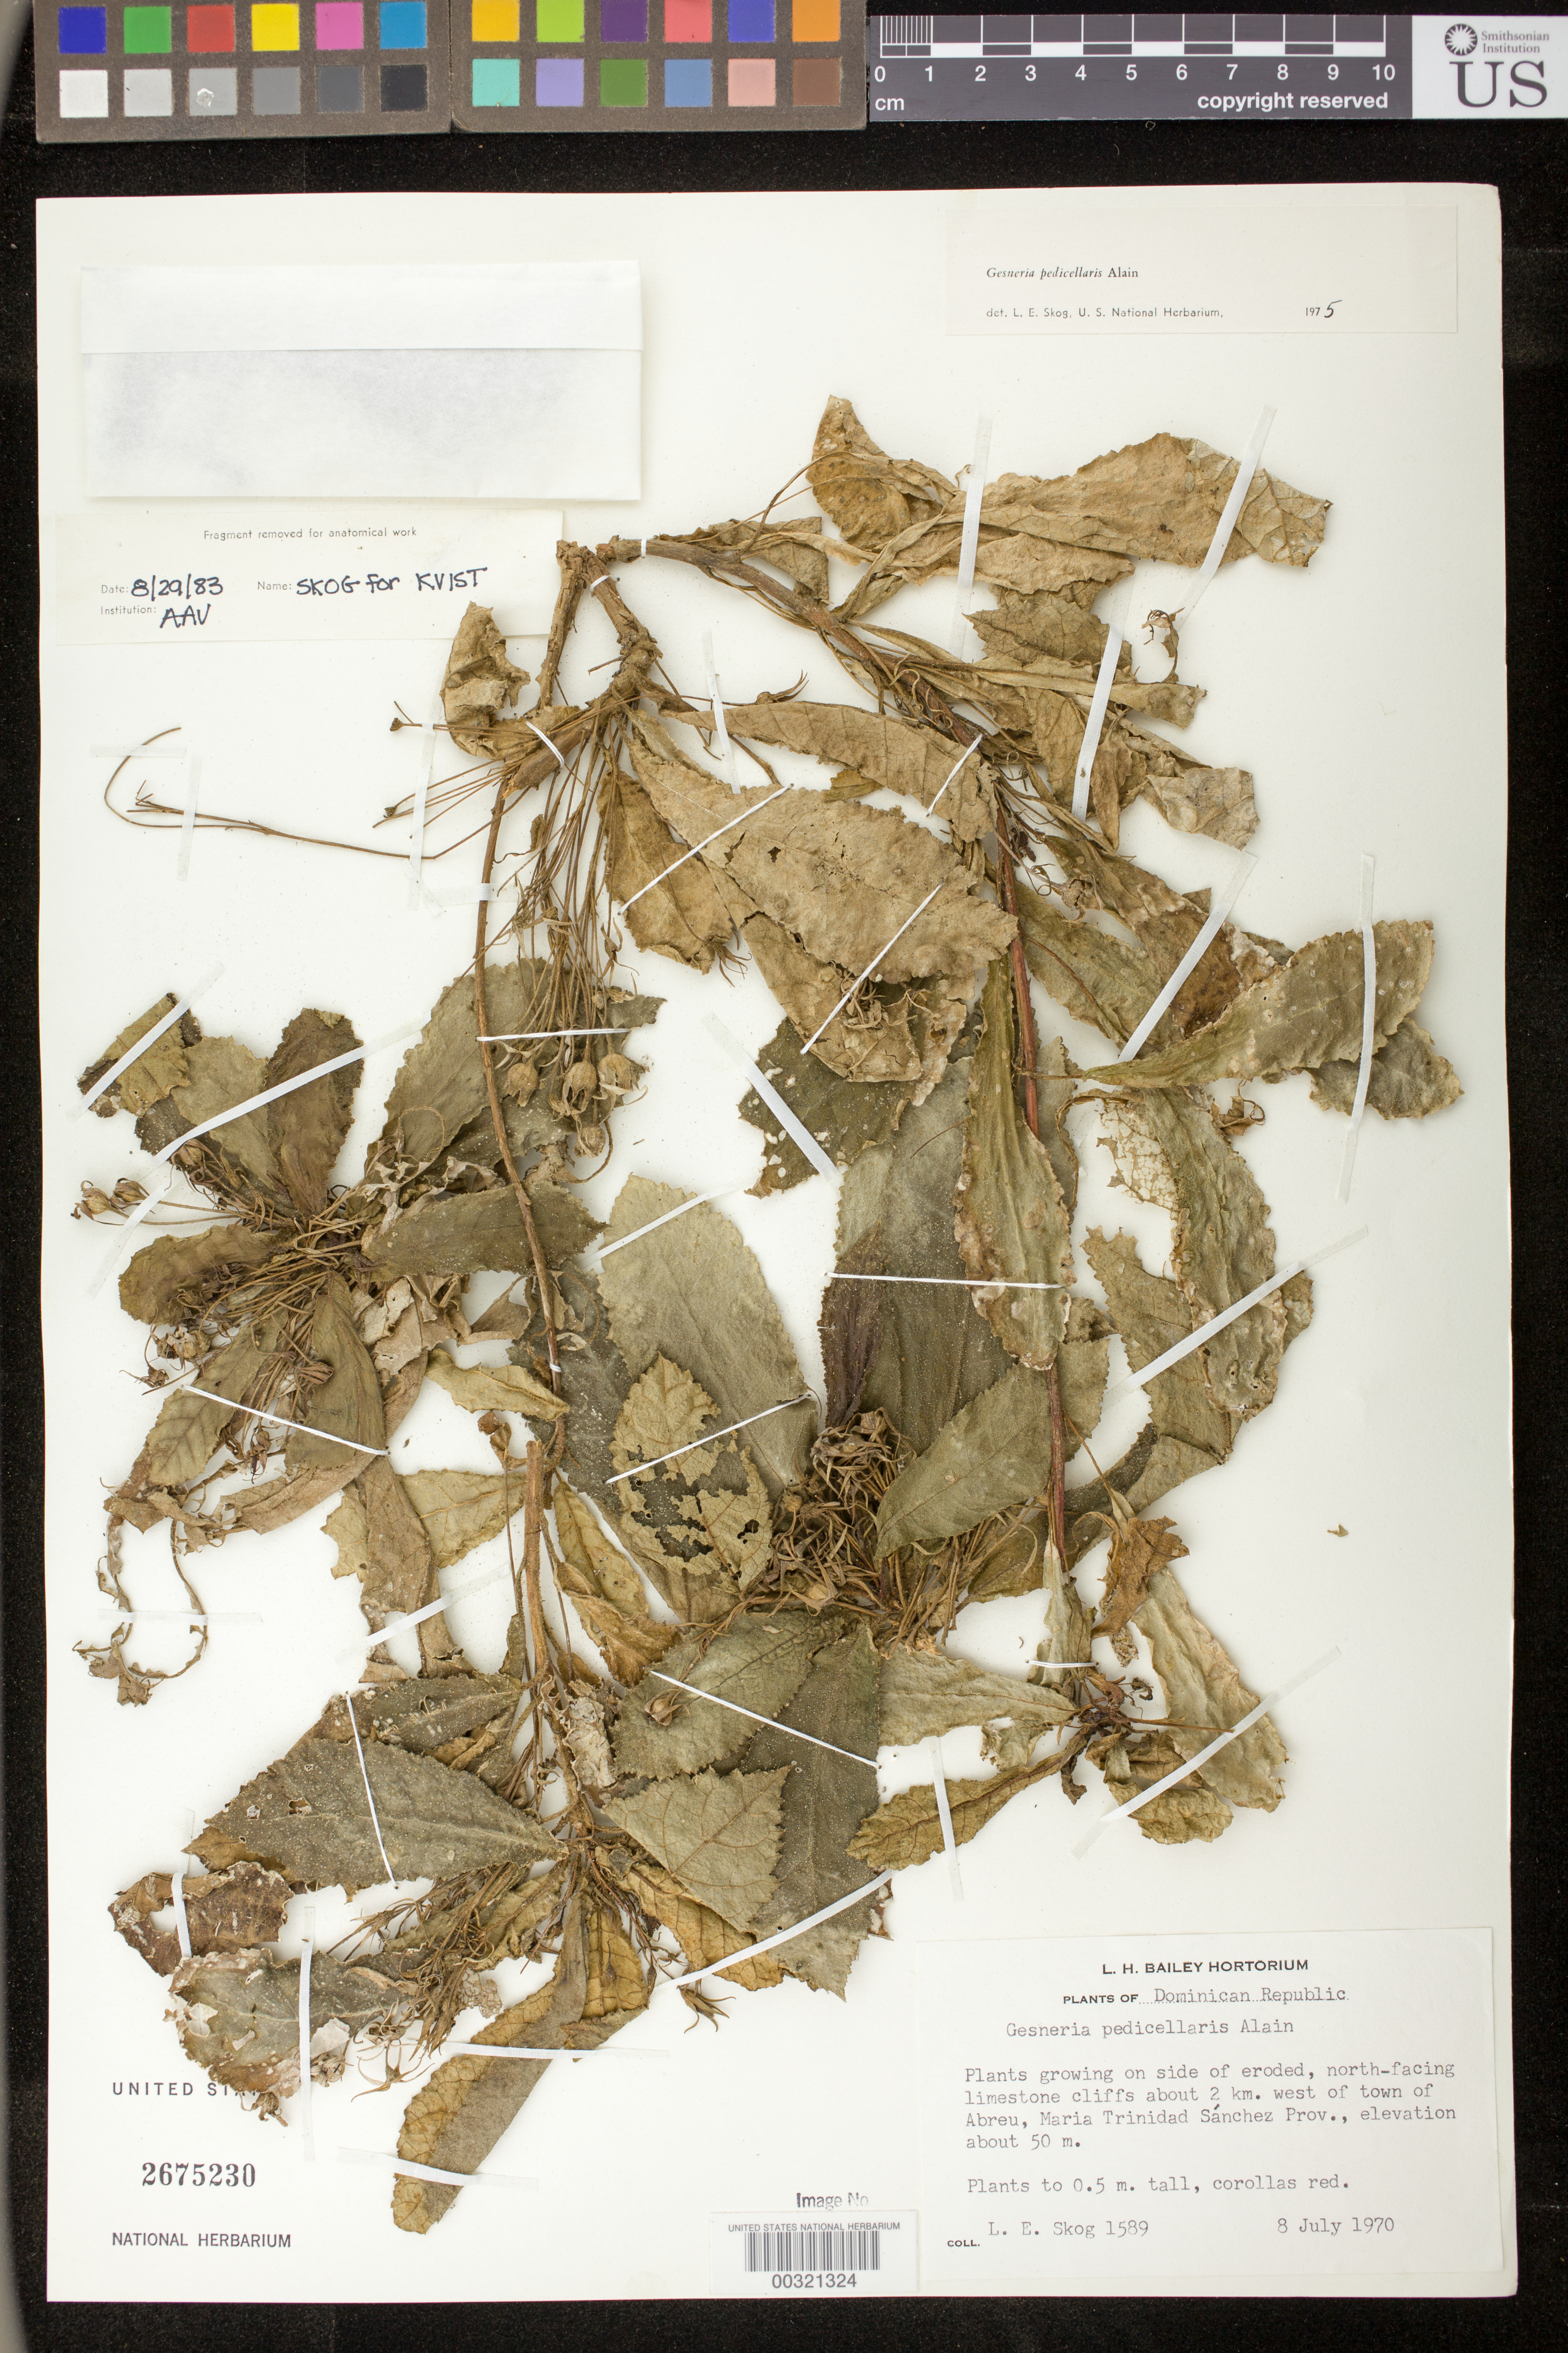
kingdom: Plantae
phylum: Tracheophyta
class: Magnoliopsida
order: Lamiales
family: Gesneriaceae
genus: Gesneria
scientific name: Gesneria pedicellaris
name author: Alain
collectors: L. E. Skog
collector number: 1589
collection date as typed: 08 Jul 1970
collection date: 1970-07-08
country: Dominican Republic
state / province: María Trinidad Sánchez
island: Hispaniola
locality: About 2 km W of Abreu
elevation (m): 50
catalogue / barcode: US 2675230